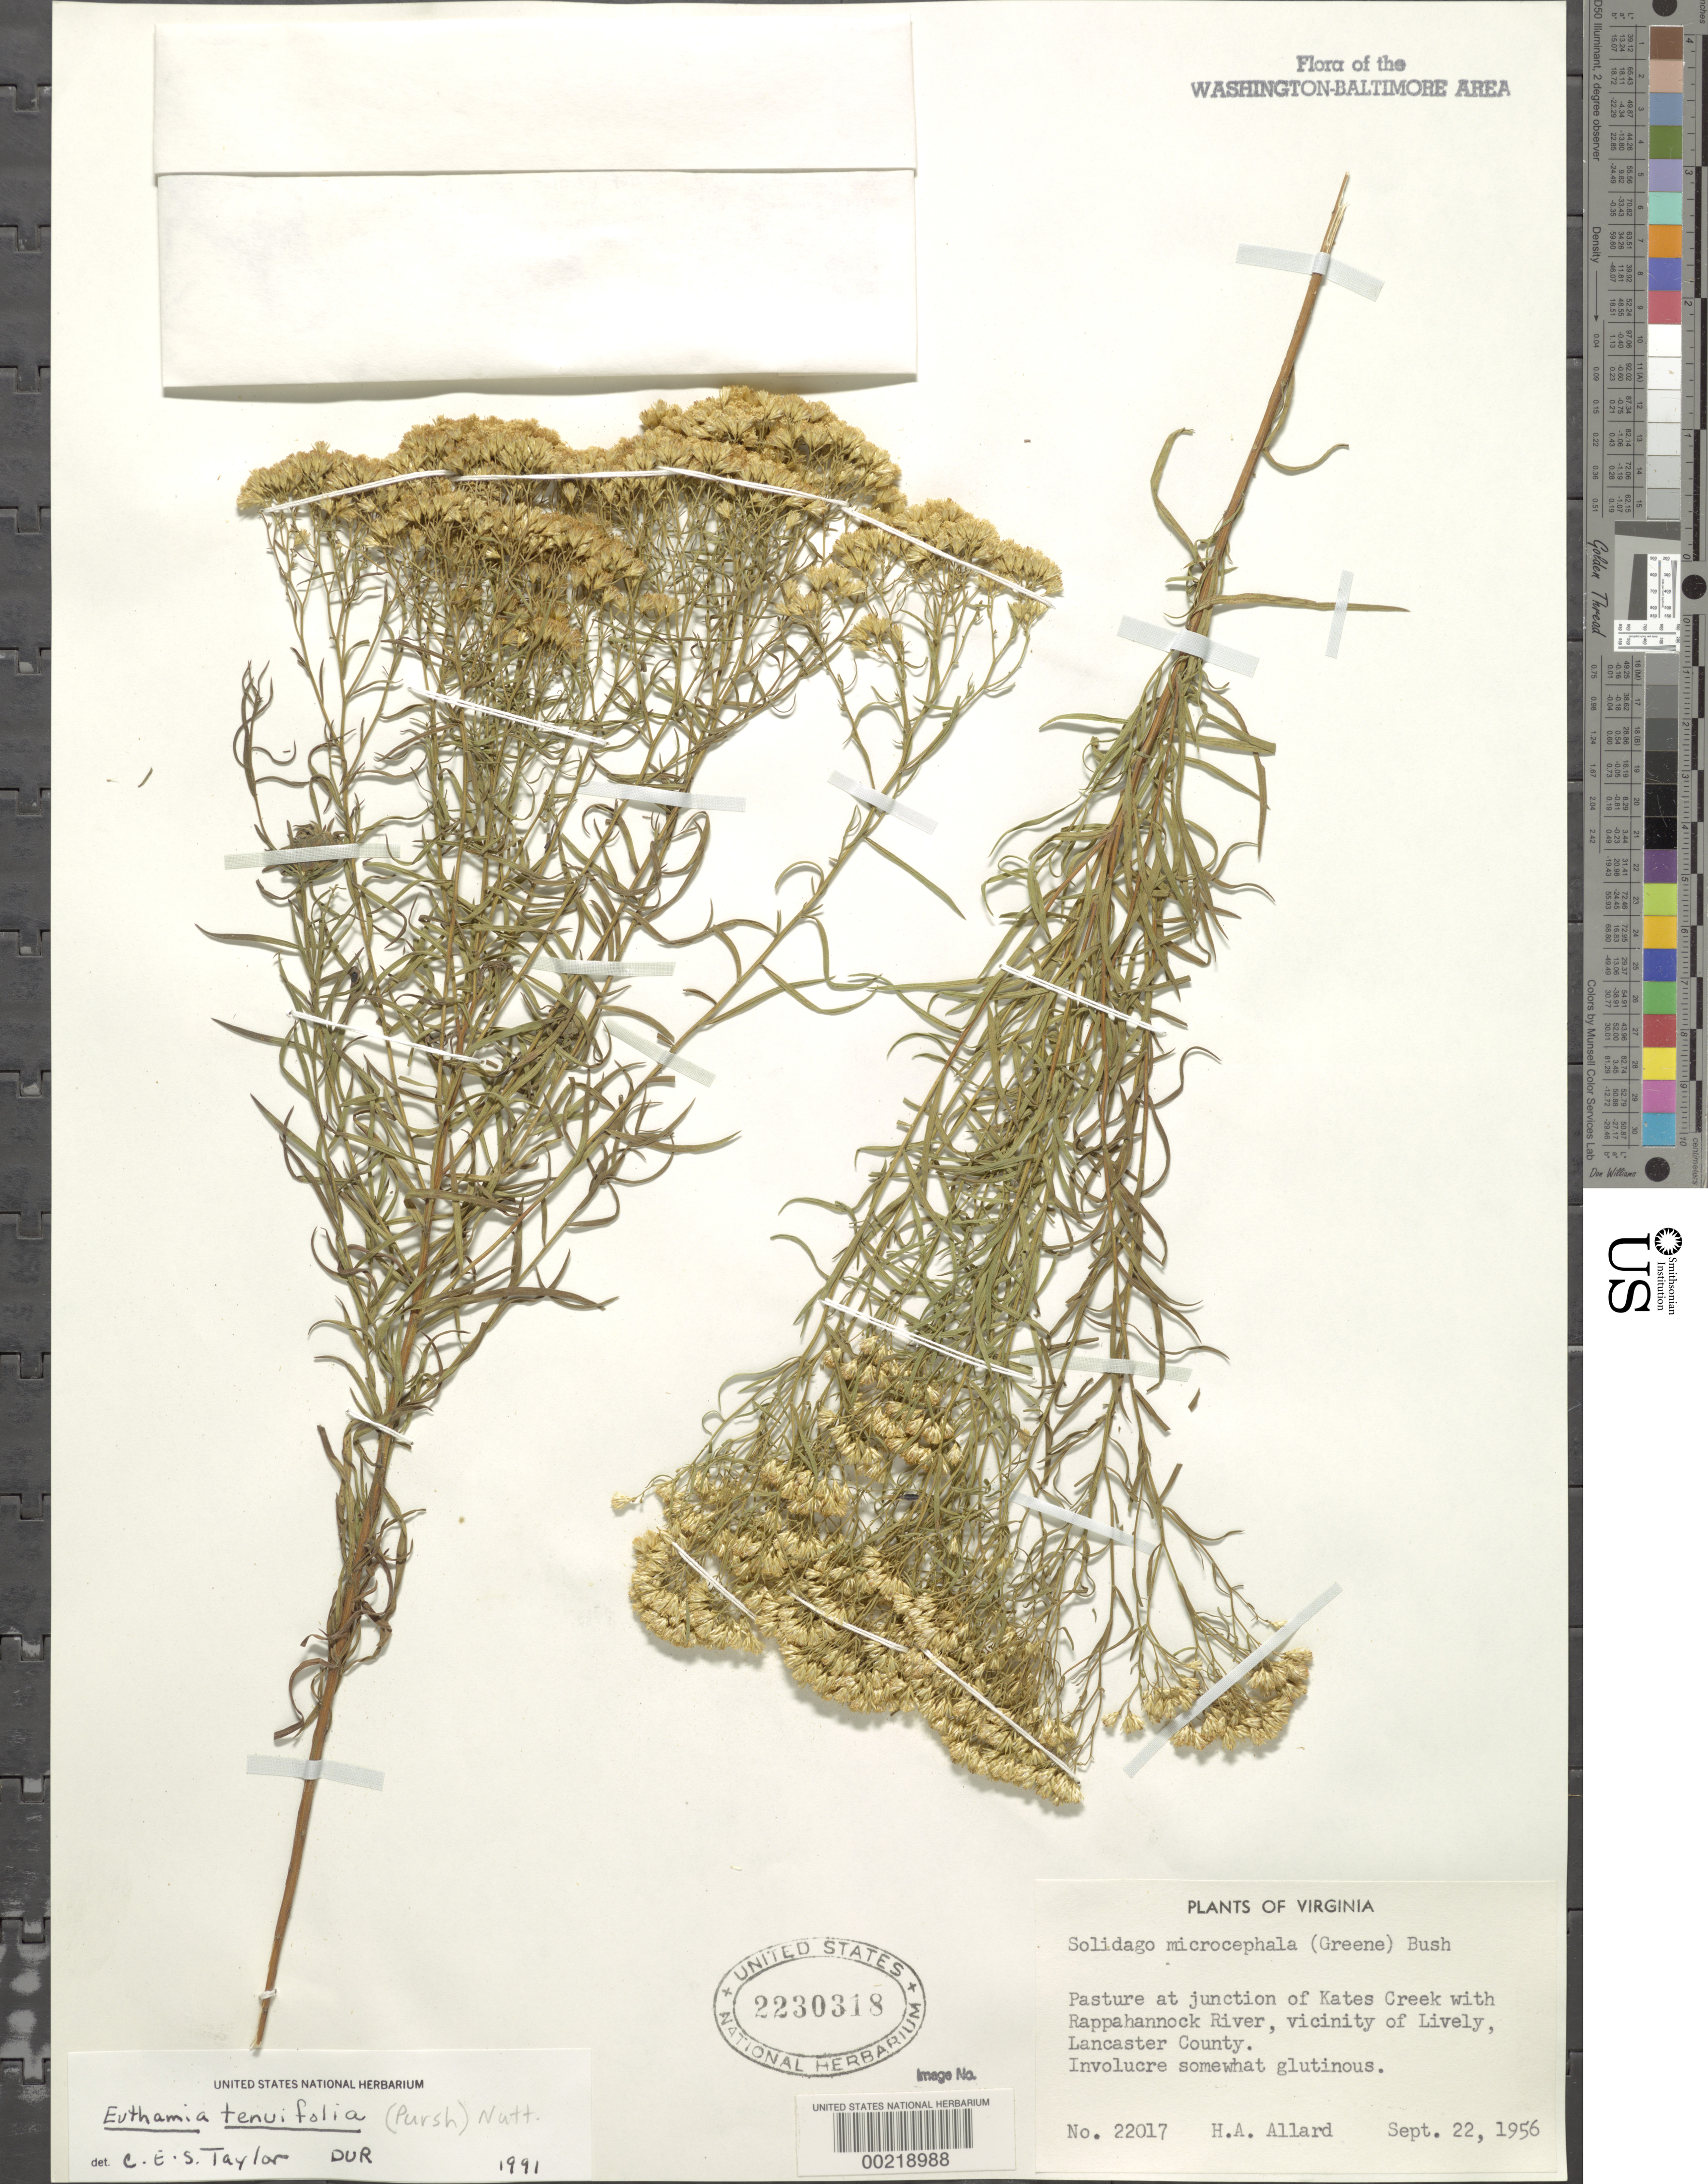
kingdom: Plantae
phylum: Tracheophyta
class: Magnoliopsida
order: Asterales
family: Asteraceae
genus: Euthamia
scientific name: Euthamia caroliniana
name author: (L.) Greene ex Porter & Britton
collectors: H. A. Allard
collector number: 22017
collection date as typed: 22 Sep 1956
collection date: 1956-09-22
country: United States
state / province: Virginia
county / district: Lancaster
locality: junction of Kates Creek with Rappahannock River, Lively vicinity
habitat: Pasture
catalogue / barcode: US 2230318